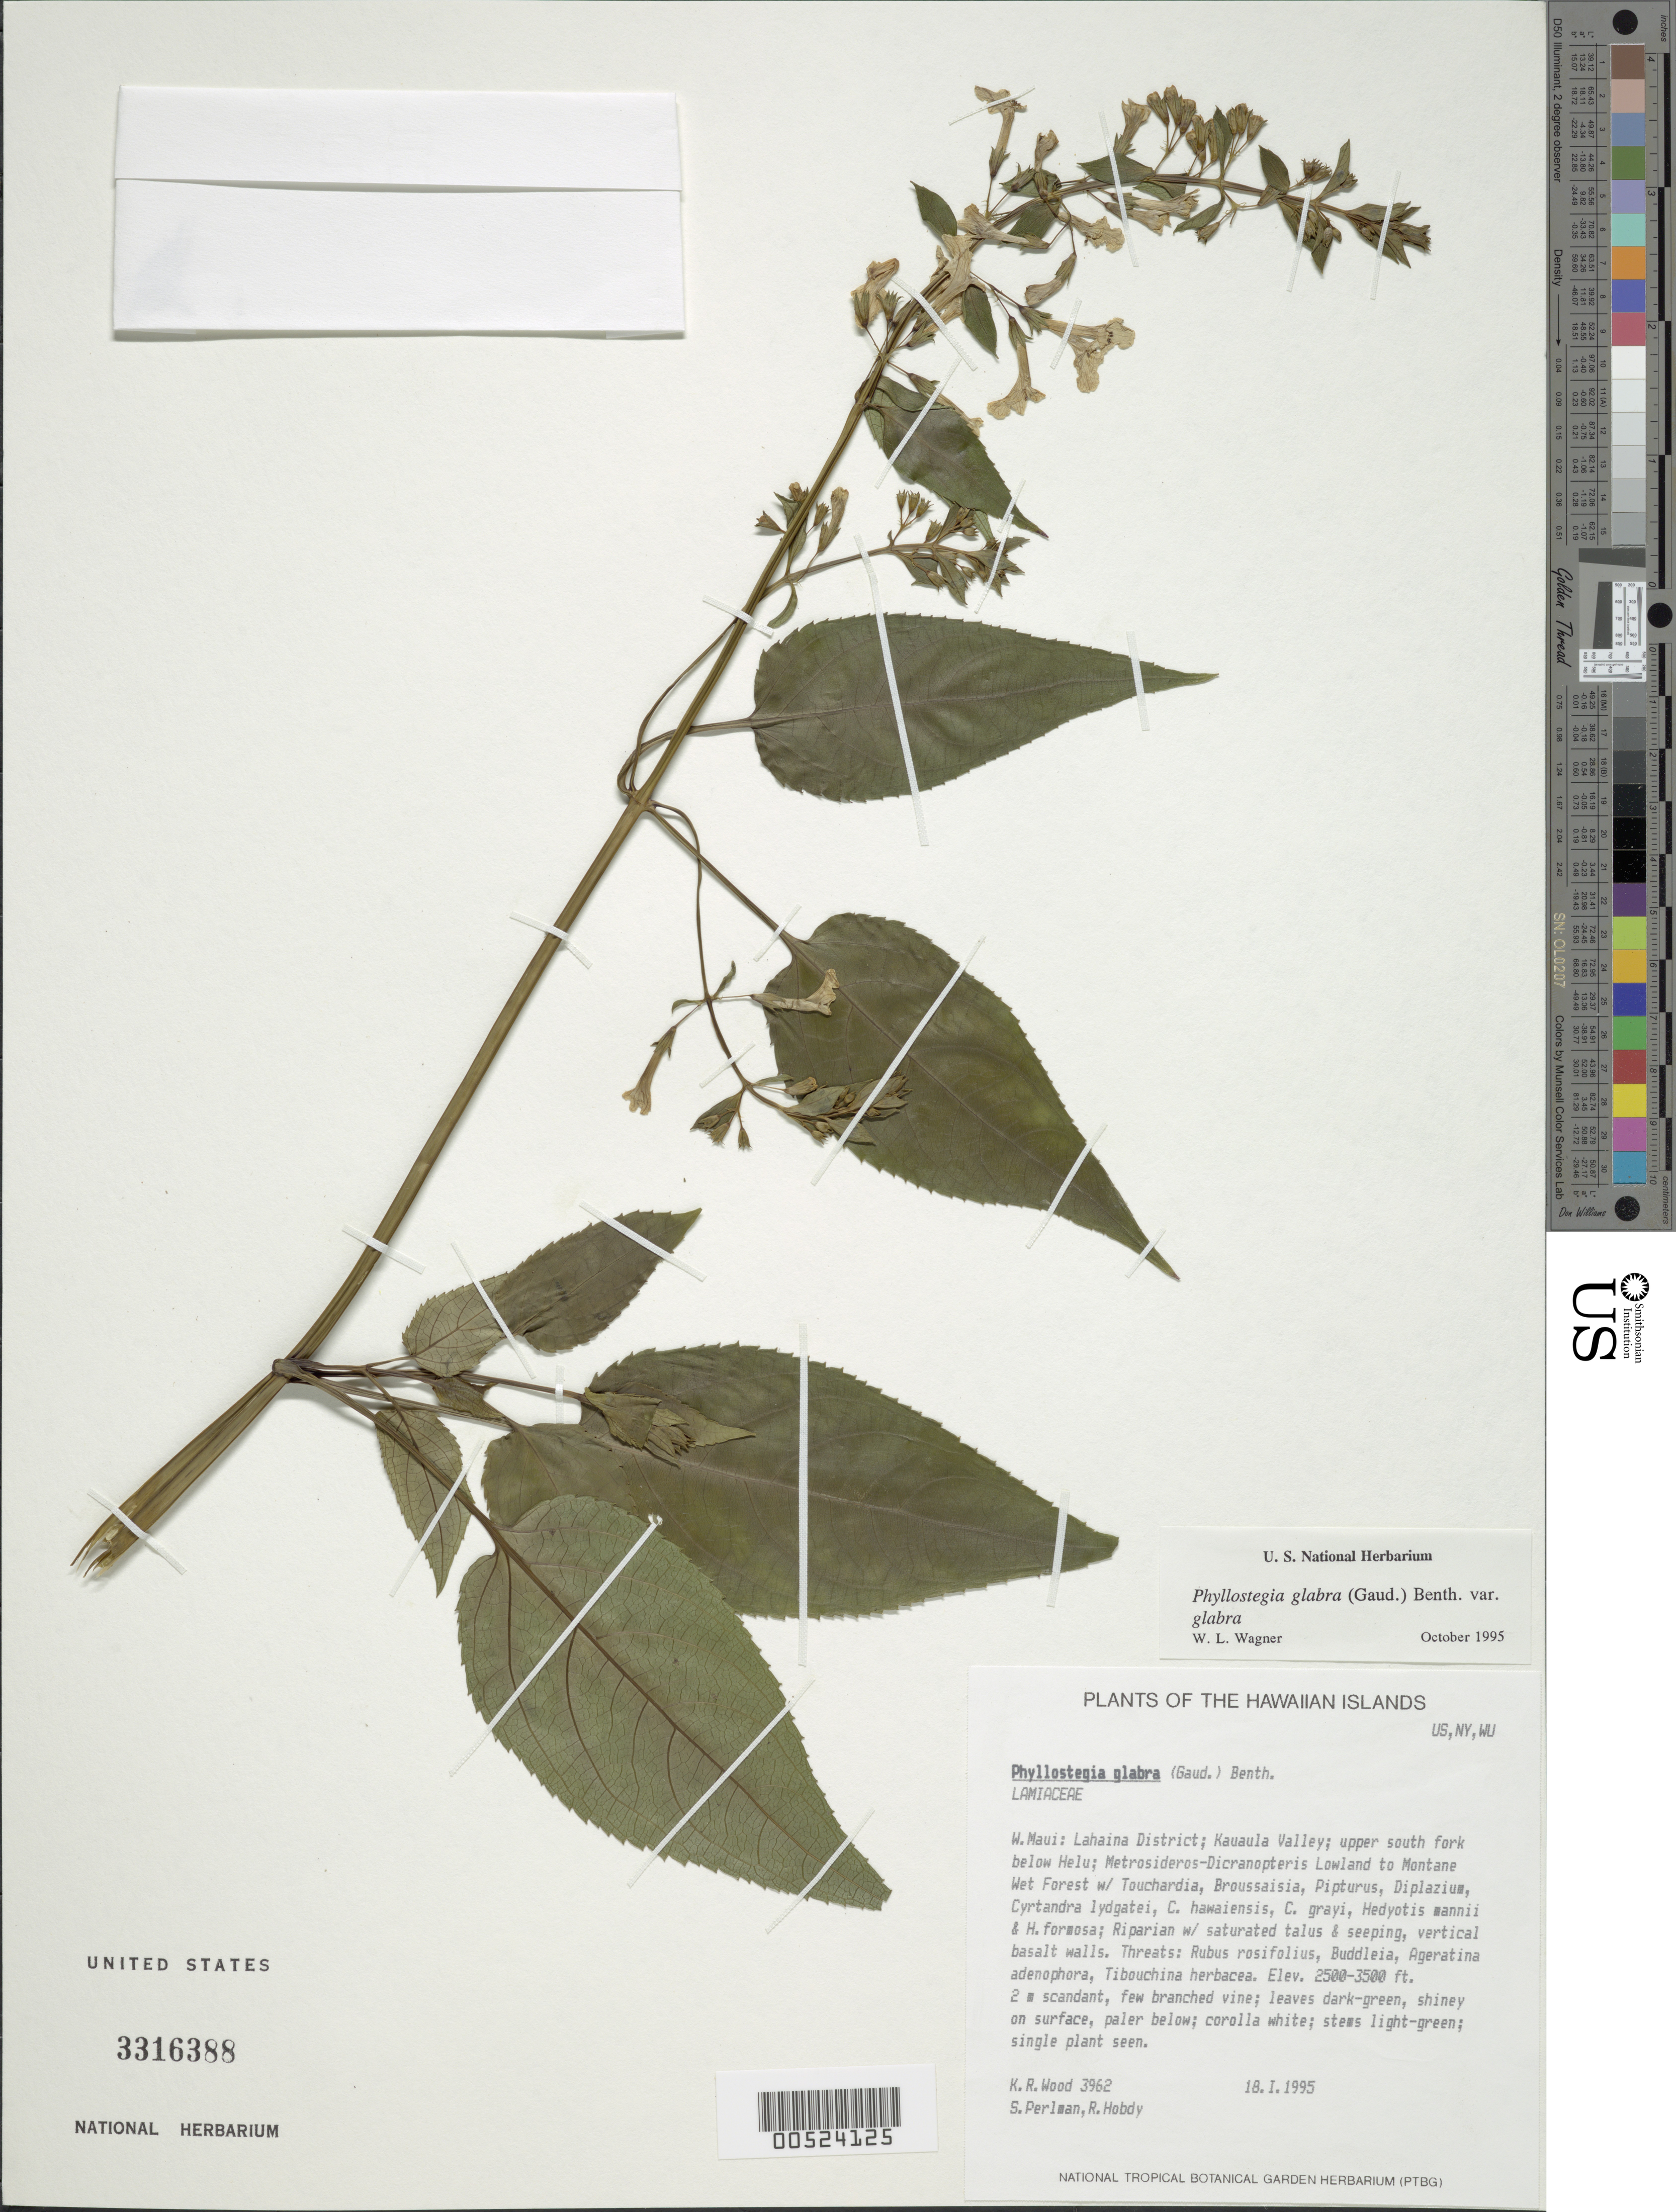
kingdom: Plantae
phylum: Tracheophyta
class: Magnoliopsida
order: Lamiales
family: Lamiaceae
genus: Phyllostegia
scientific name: Phyllostegia glabra var. glabra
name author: (Gaudich.) Benth.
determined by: Wagner, W. L., (BOT), Smithsonian Institution - National Museum of Natural History (UNITED STATES)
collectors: K. R. Wood, S. P. Perlman & R. Hobdy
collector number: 3962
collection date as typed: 18 Jan 1995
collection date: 1995-01-18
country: United States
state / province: Hawaii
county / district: Maui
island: Maui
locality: W Maui, Lahaina Dist, Kauaula Valley, upper S fork below Helu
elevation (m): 762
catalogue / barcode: US 3316388